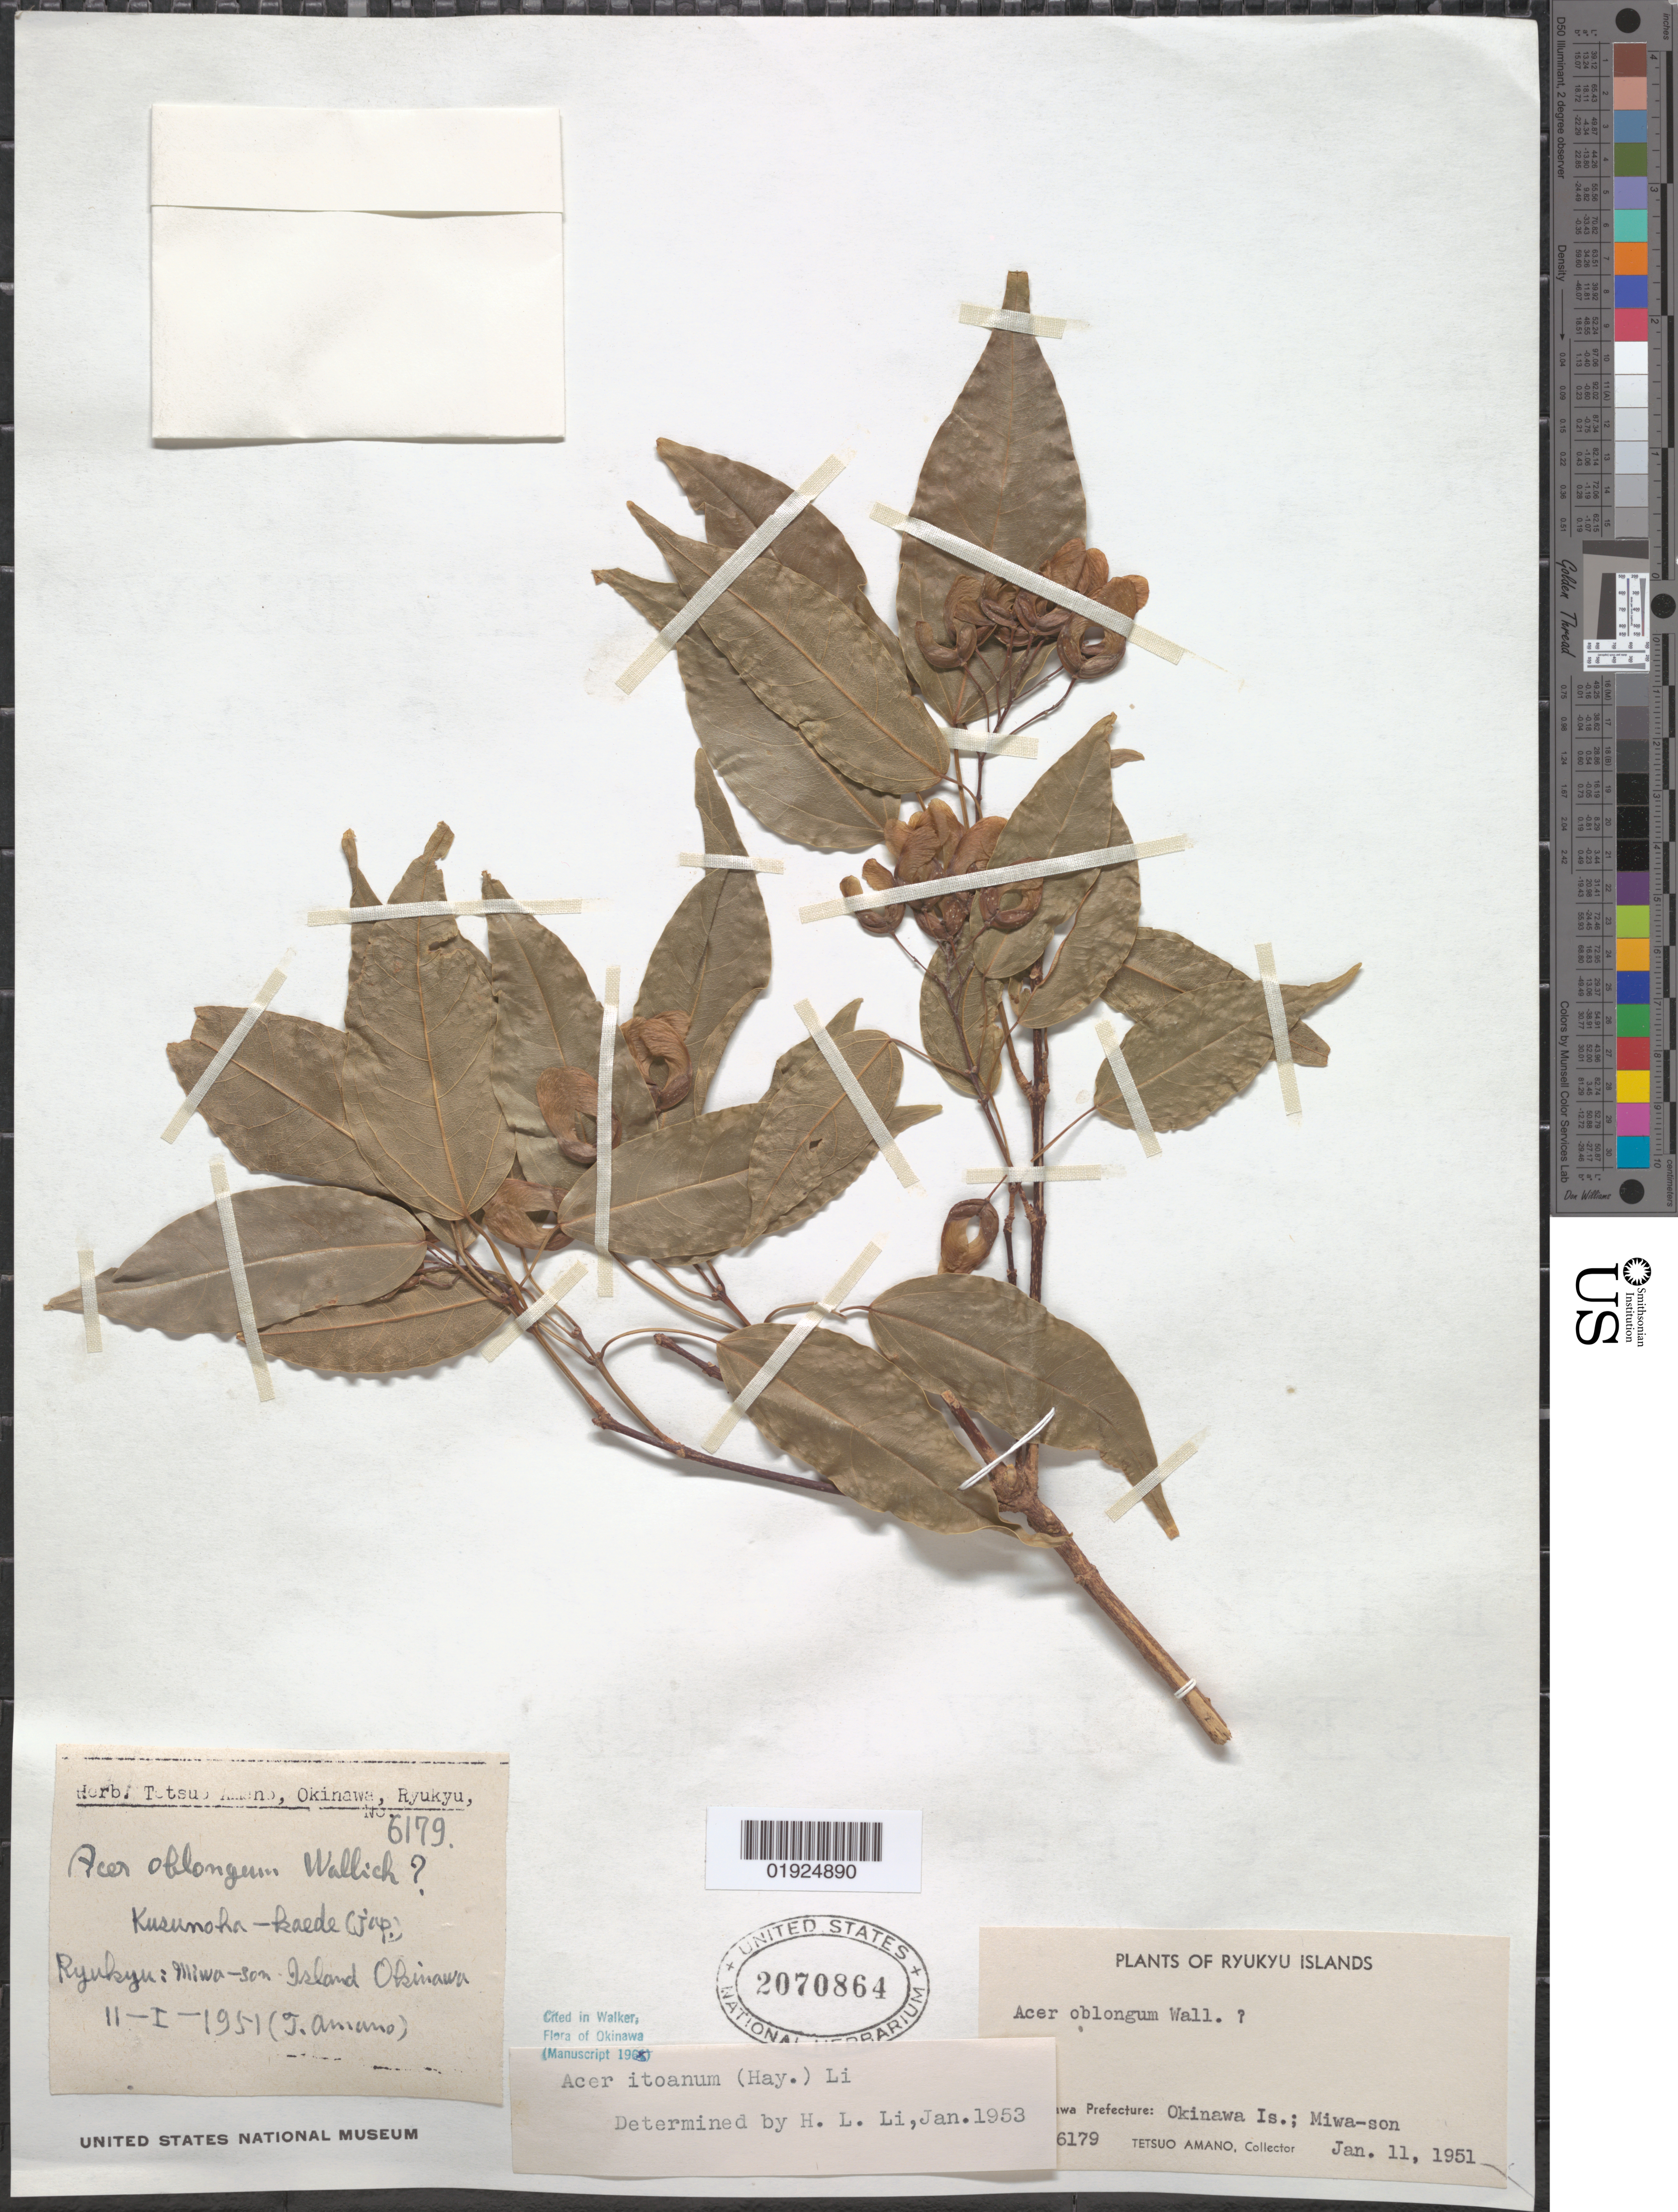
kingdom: Plantae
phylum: Tracheophyta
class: Magnoliopsida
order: Sapindales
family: Sapindaceae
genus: Acer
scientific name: Acer oblongum var. itoanum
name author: Hayata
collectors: T. Amano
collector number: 6179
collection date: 1951-01-11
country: Japan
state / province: Okinawa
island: Okinawa I.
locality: Miwa-son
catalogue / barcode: US 2070864